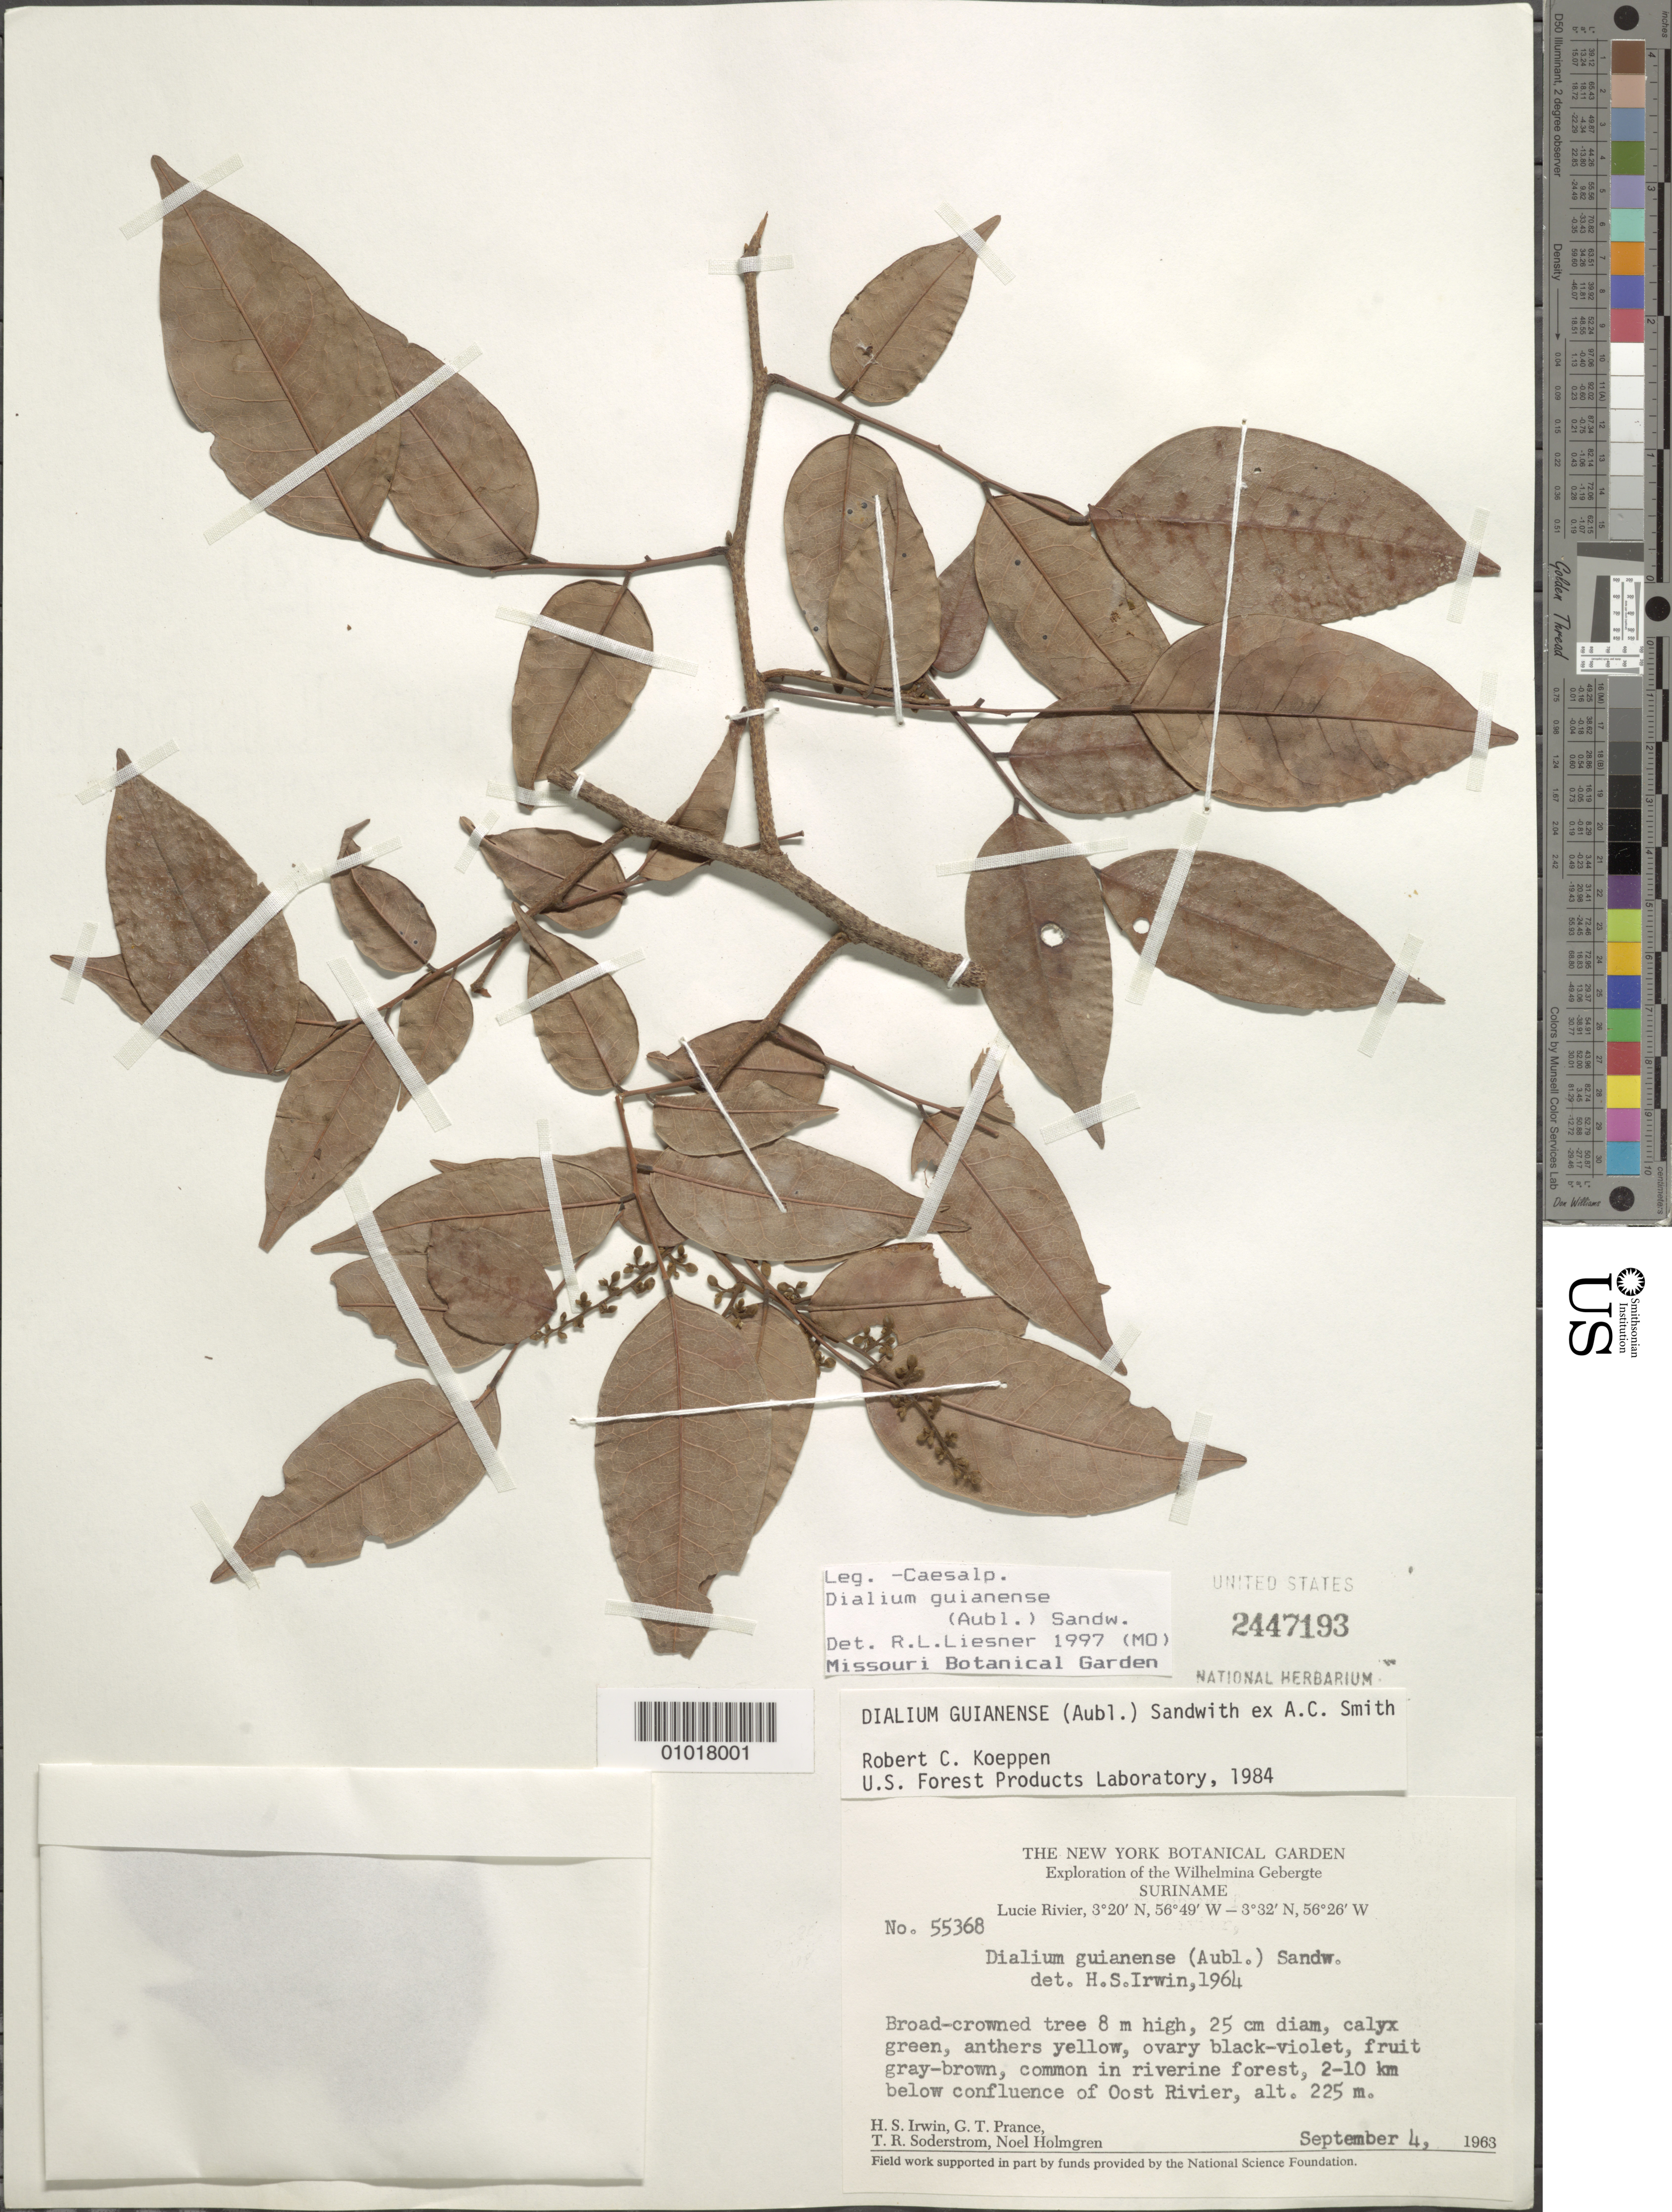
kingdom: Plantae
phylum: Tracheophyta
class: Magnoliopsida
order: Fabales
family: Fabaceae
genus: Dialium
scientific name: Dialium guianense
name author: (Aubl.) Sandwith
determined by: Liesner, R. L.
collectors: H. Irwin, G. T. Prance, T. R. Soderstrom & N. H. Holmgren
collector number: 55368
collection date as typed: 4-Sep-63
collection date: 1963-09-04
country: Suriname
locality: Lucie R., 2-10 km below confl. with Oost R., Wilhelmina Gebergte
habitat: Riverine forest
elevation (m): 225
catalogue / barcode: US 2447193